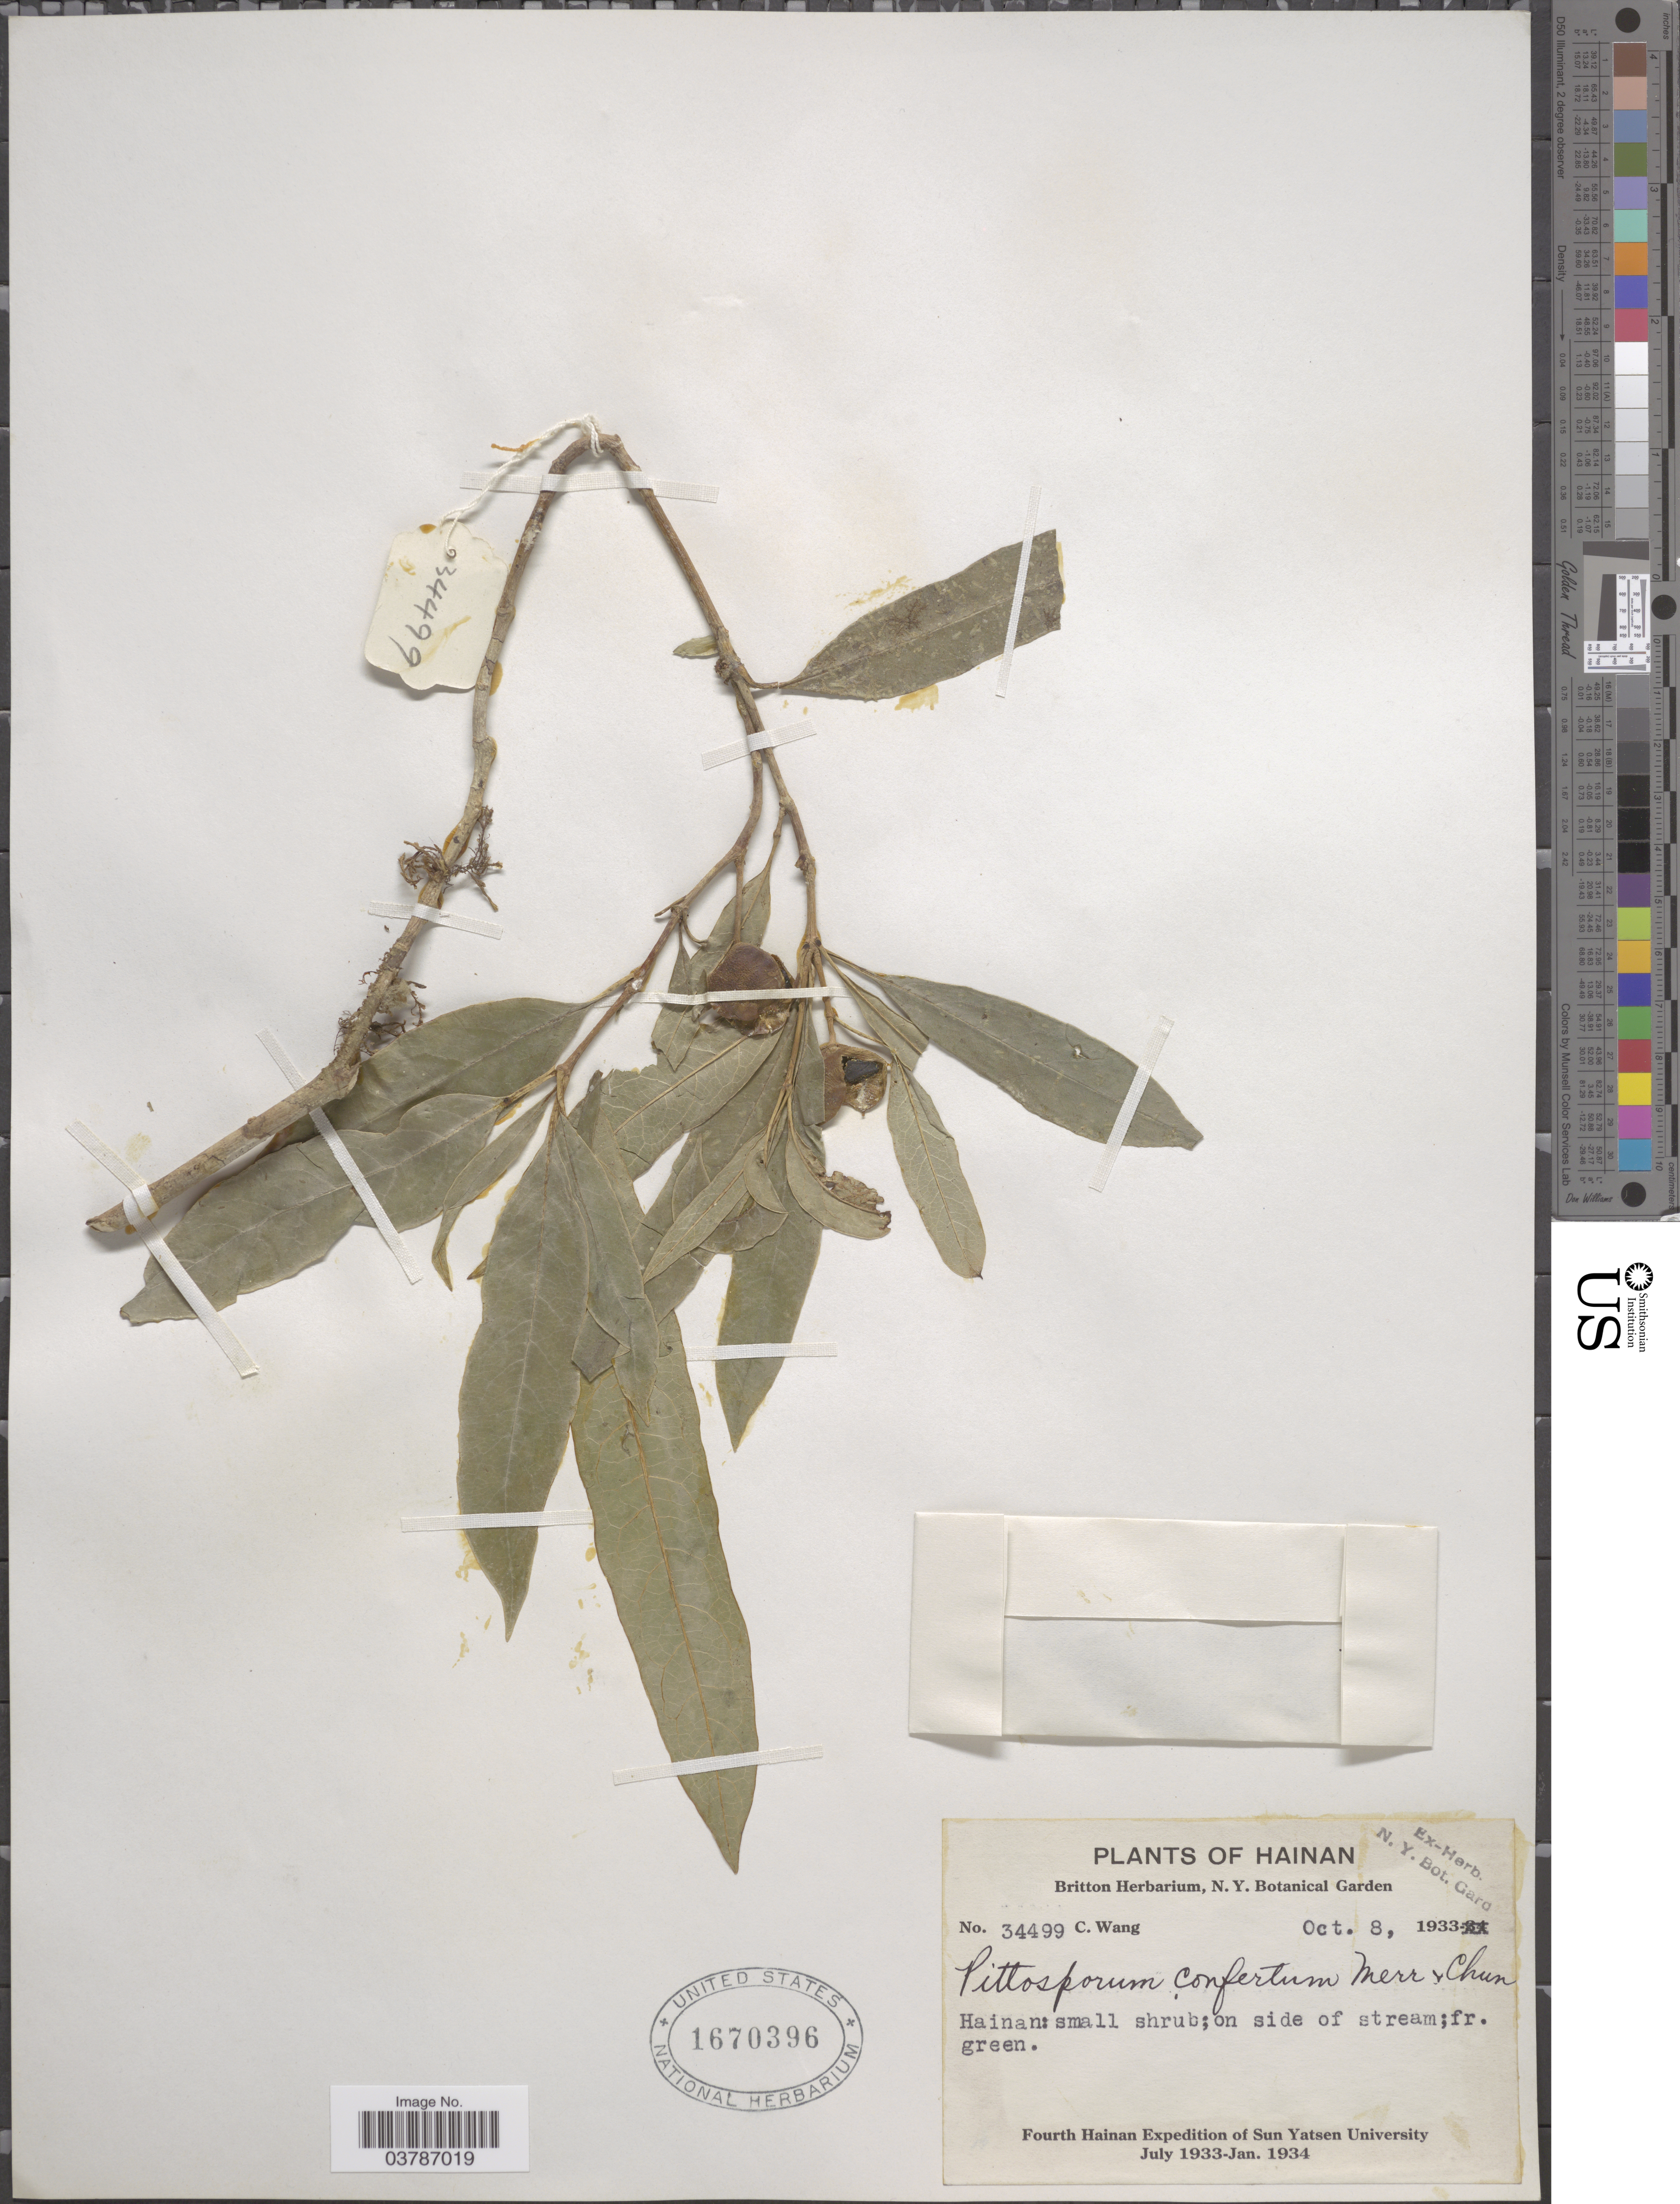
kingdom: Plantae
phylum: Tracheophyta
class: Magnoliopsida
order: Apiales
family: Pittosporaceae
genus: Pittosporum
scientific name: Pittosporum confertum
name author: Merr. & Chun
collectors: C. Wang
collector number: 34499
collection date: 1933-10-08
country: China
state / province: Hainan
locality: On side of stream.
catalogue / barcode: US 1670396